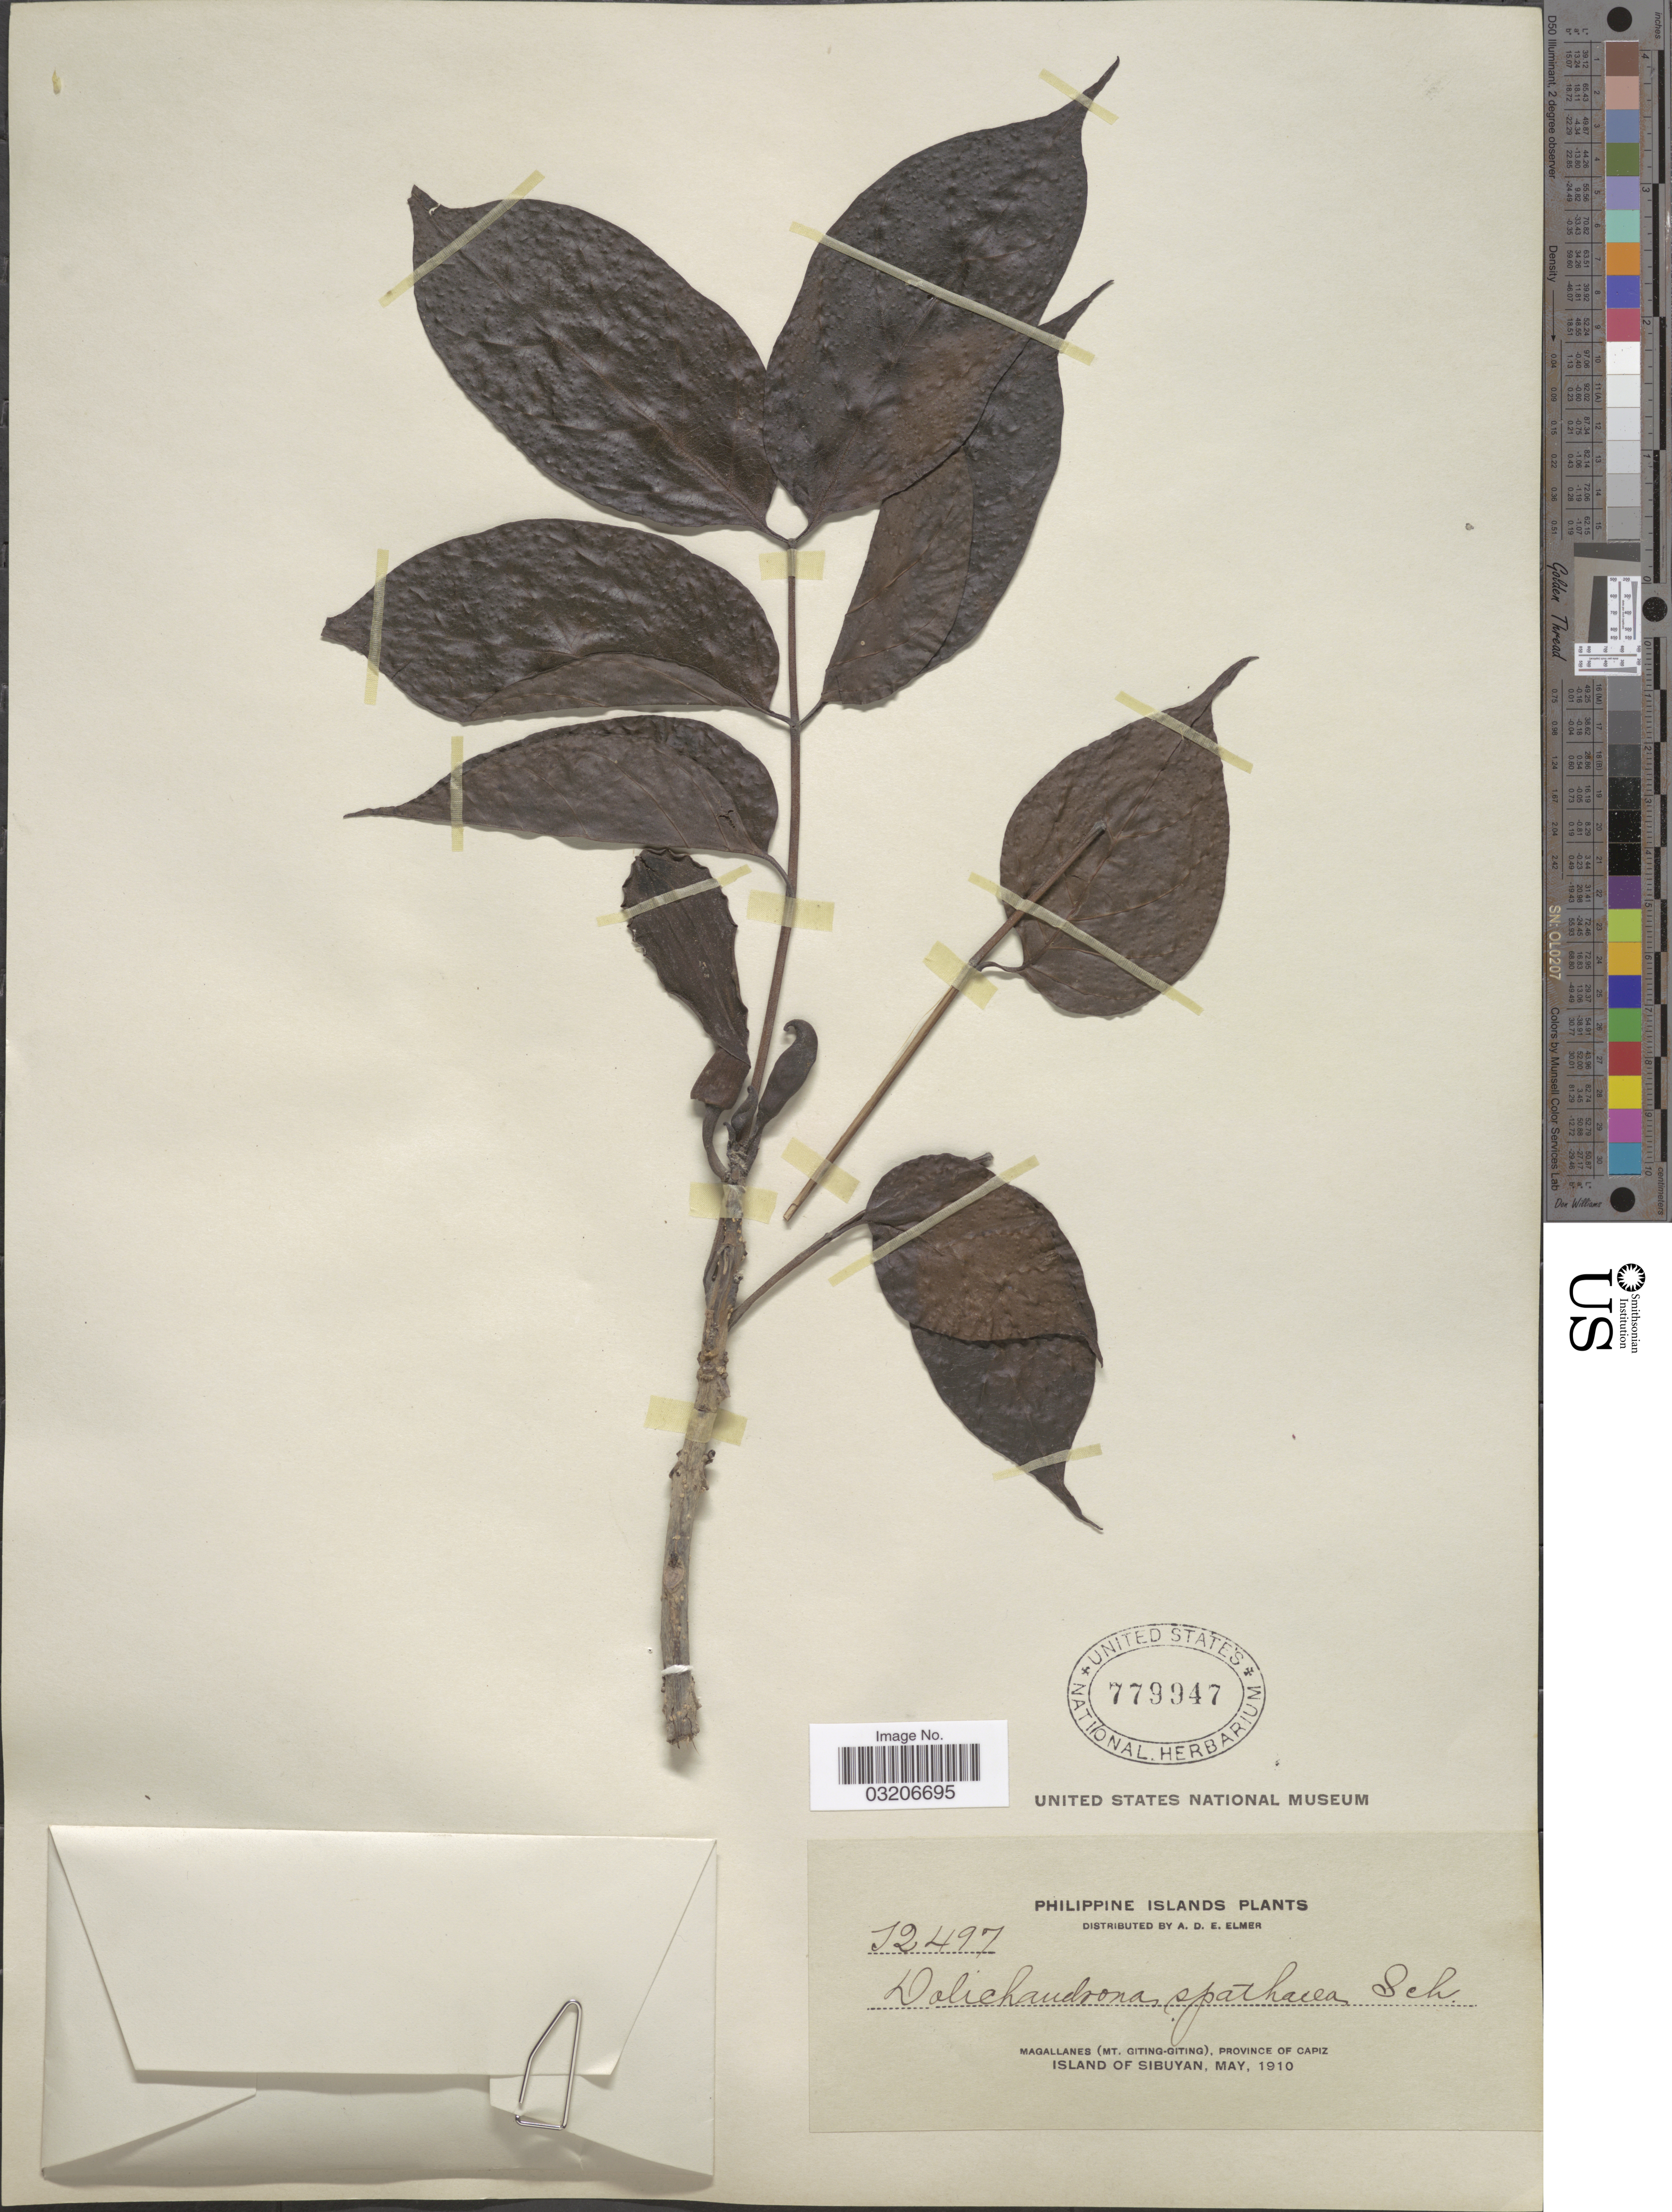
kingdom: Plantae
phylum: Tracheophyta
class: Magnoliopsida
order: Lamiales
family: Bignoniaceae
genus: Dolichandrone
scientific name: Dolichandrone spathacea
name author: (L. f.) K. Schum.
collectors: A. D. E. Elmer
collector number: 12497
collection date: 1910-05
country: Philippines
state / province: Western Visayas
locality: Philippine Islands. Magallanes (Mt. Giting-Giting). Province of Capiz. Island of Sibuyan.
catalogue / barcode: US 779947